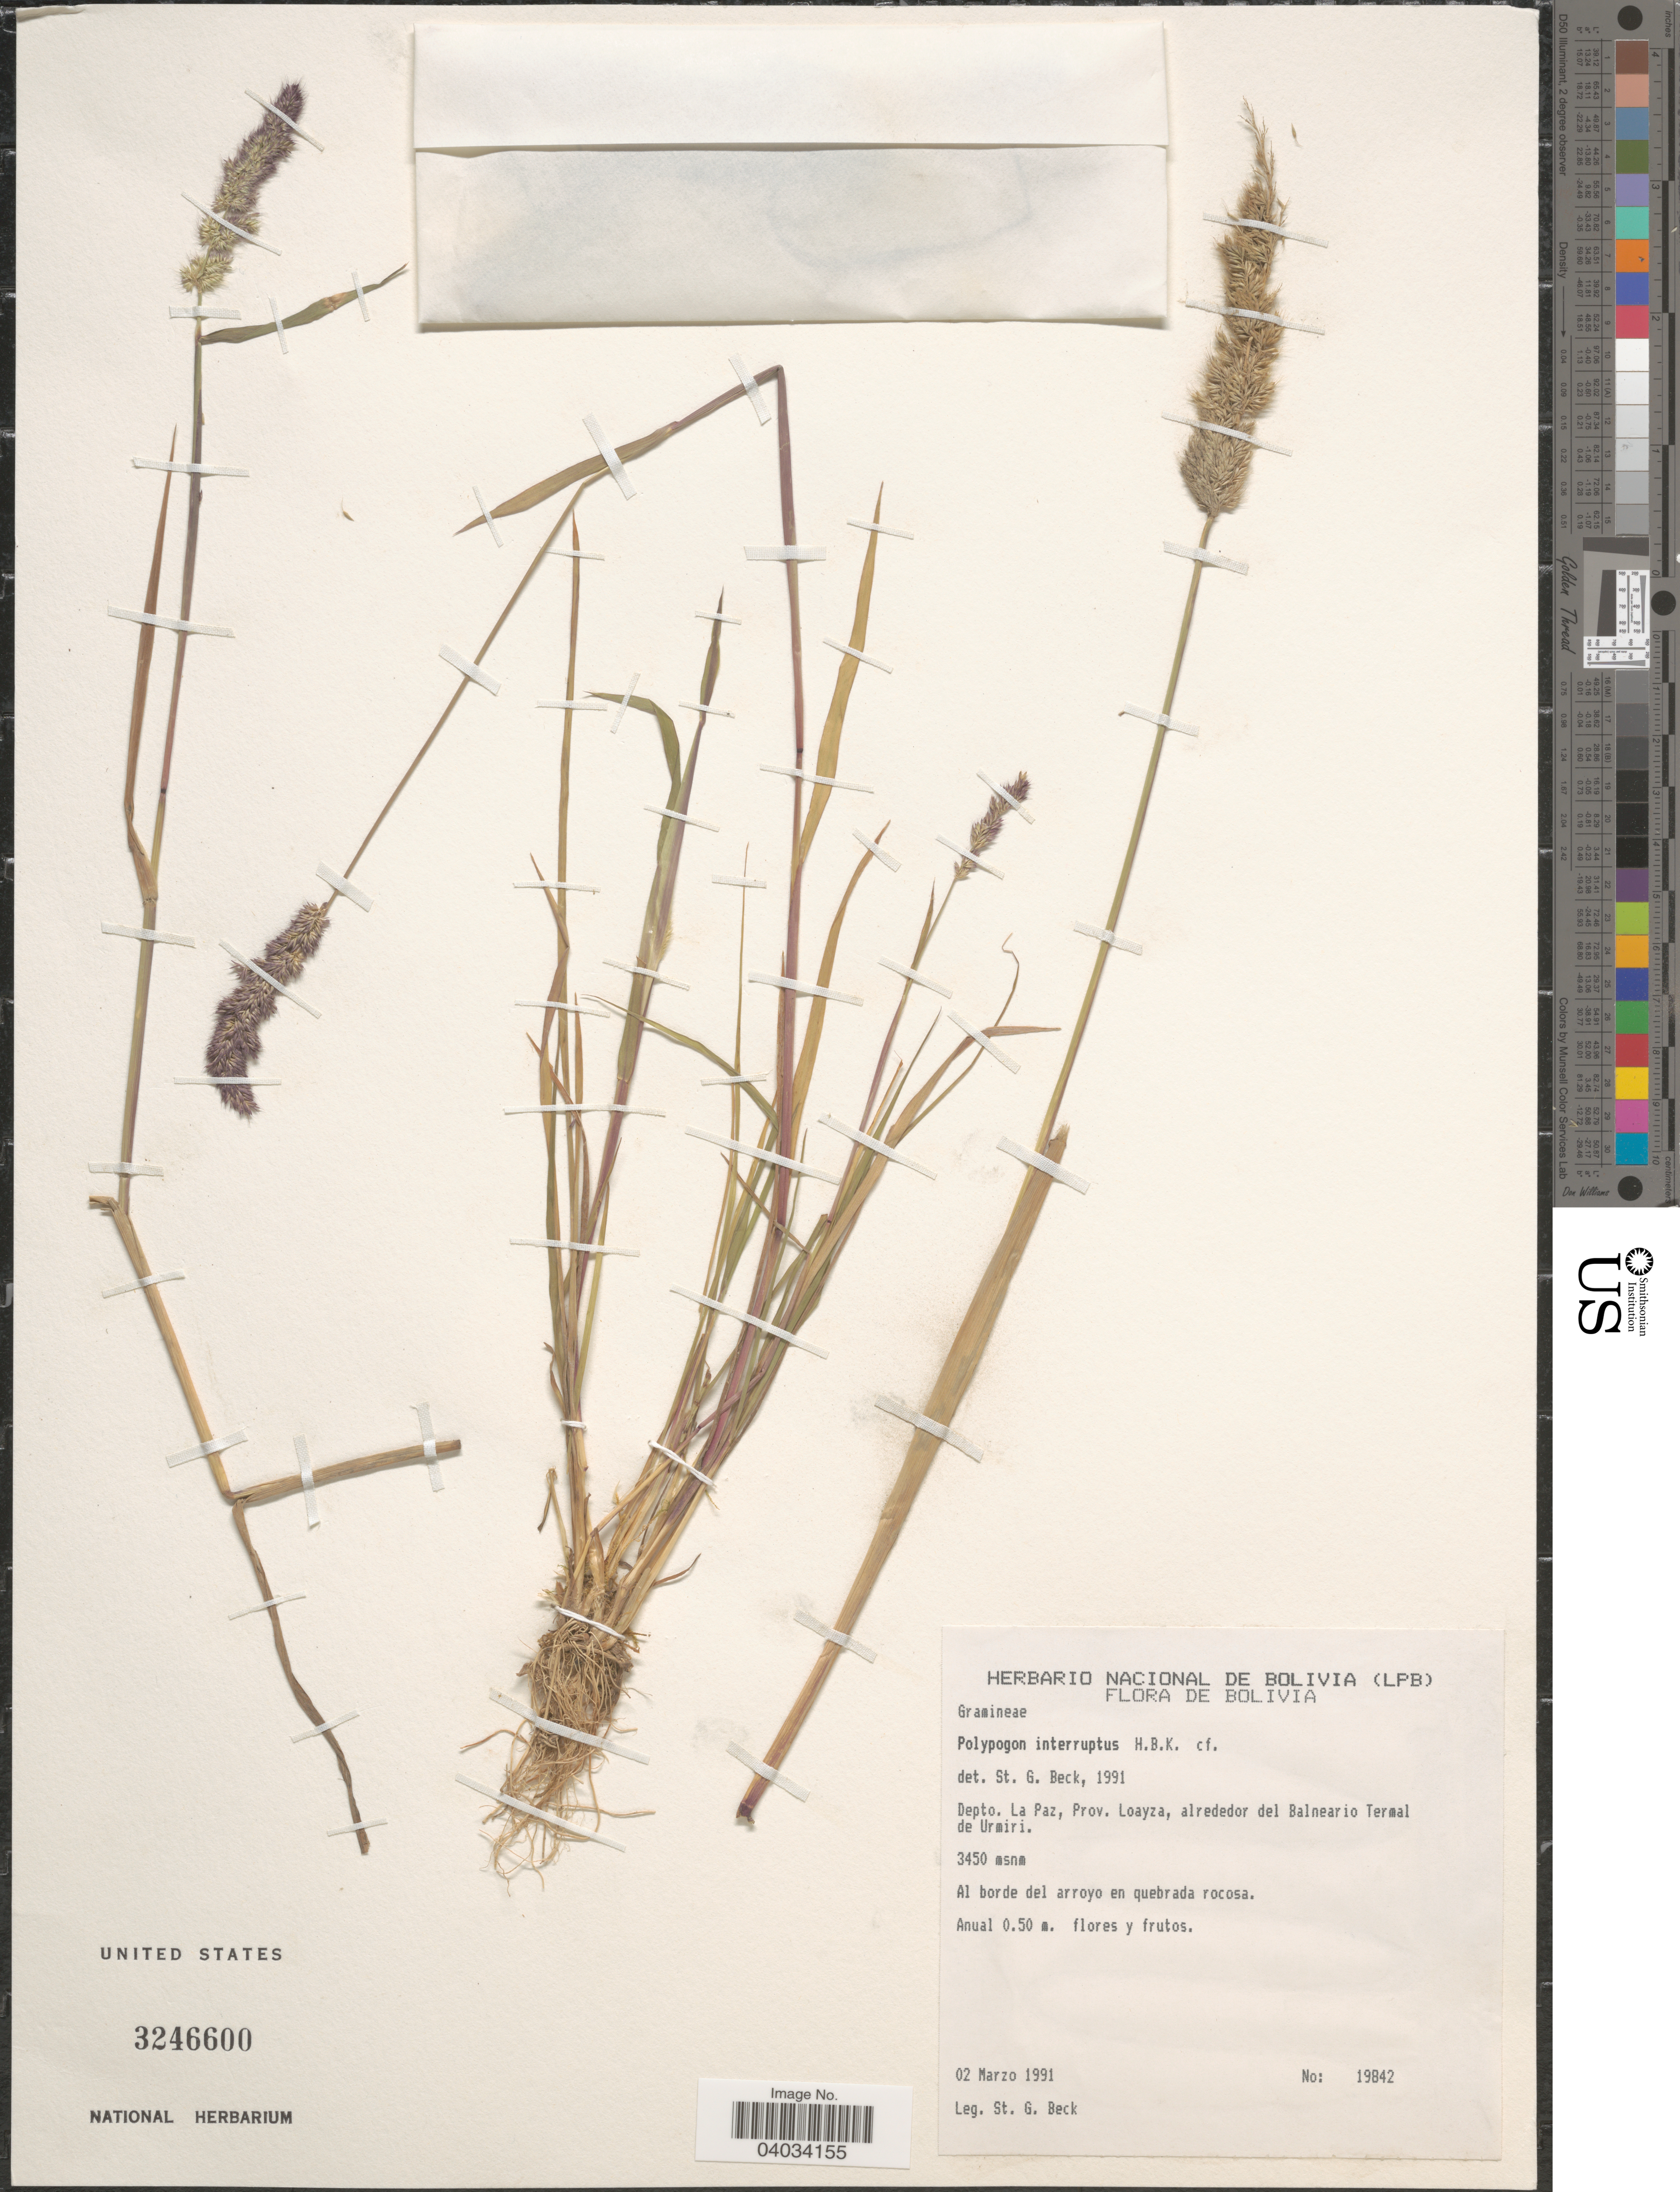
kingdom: Plantae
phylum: Tracheophyta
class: Liliopsida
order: Poales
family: Poaceae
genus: Polypogon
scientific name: Polypogon interruptus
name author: Kunth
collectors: S. G. Beck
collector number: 19842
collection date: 1991-03-02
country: Bolivia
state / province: La Paz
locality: Depto. La Paz, Prov. Loayza, alrededor del Balneario Termal de Urmiri.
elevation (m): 3450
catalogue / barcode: US 3246600